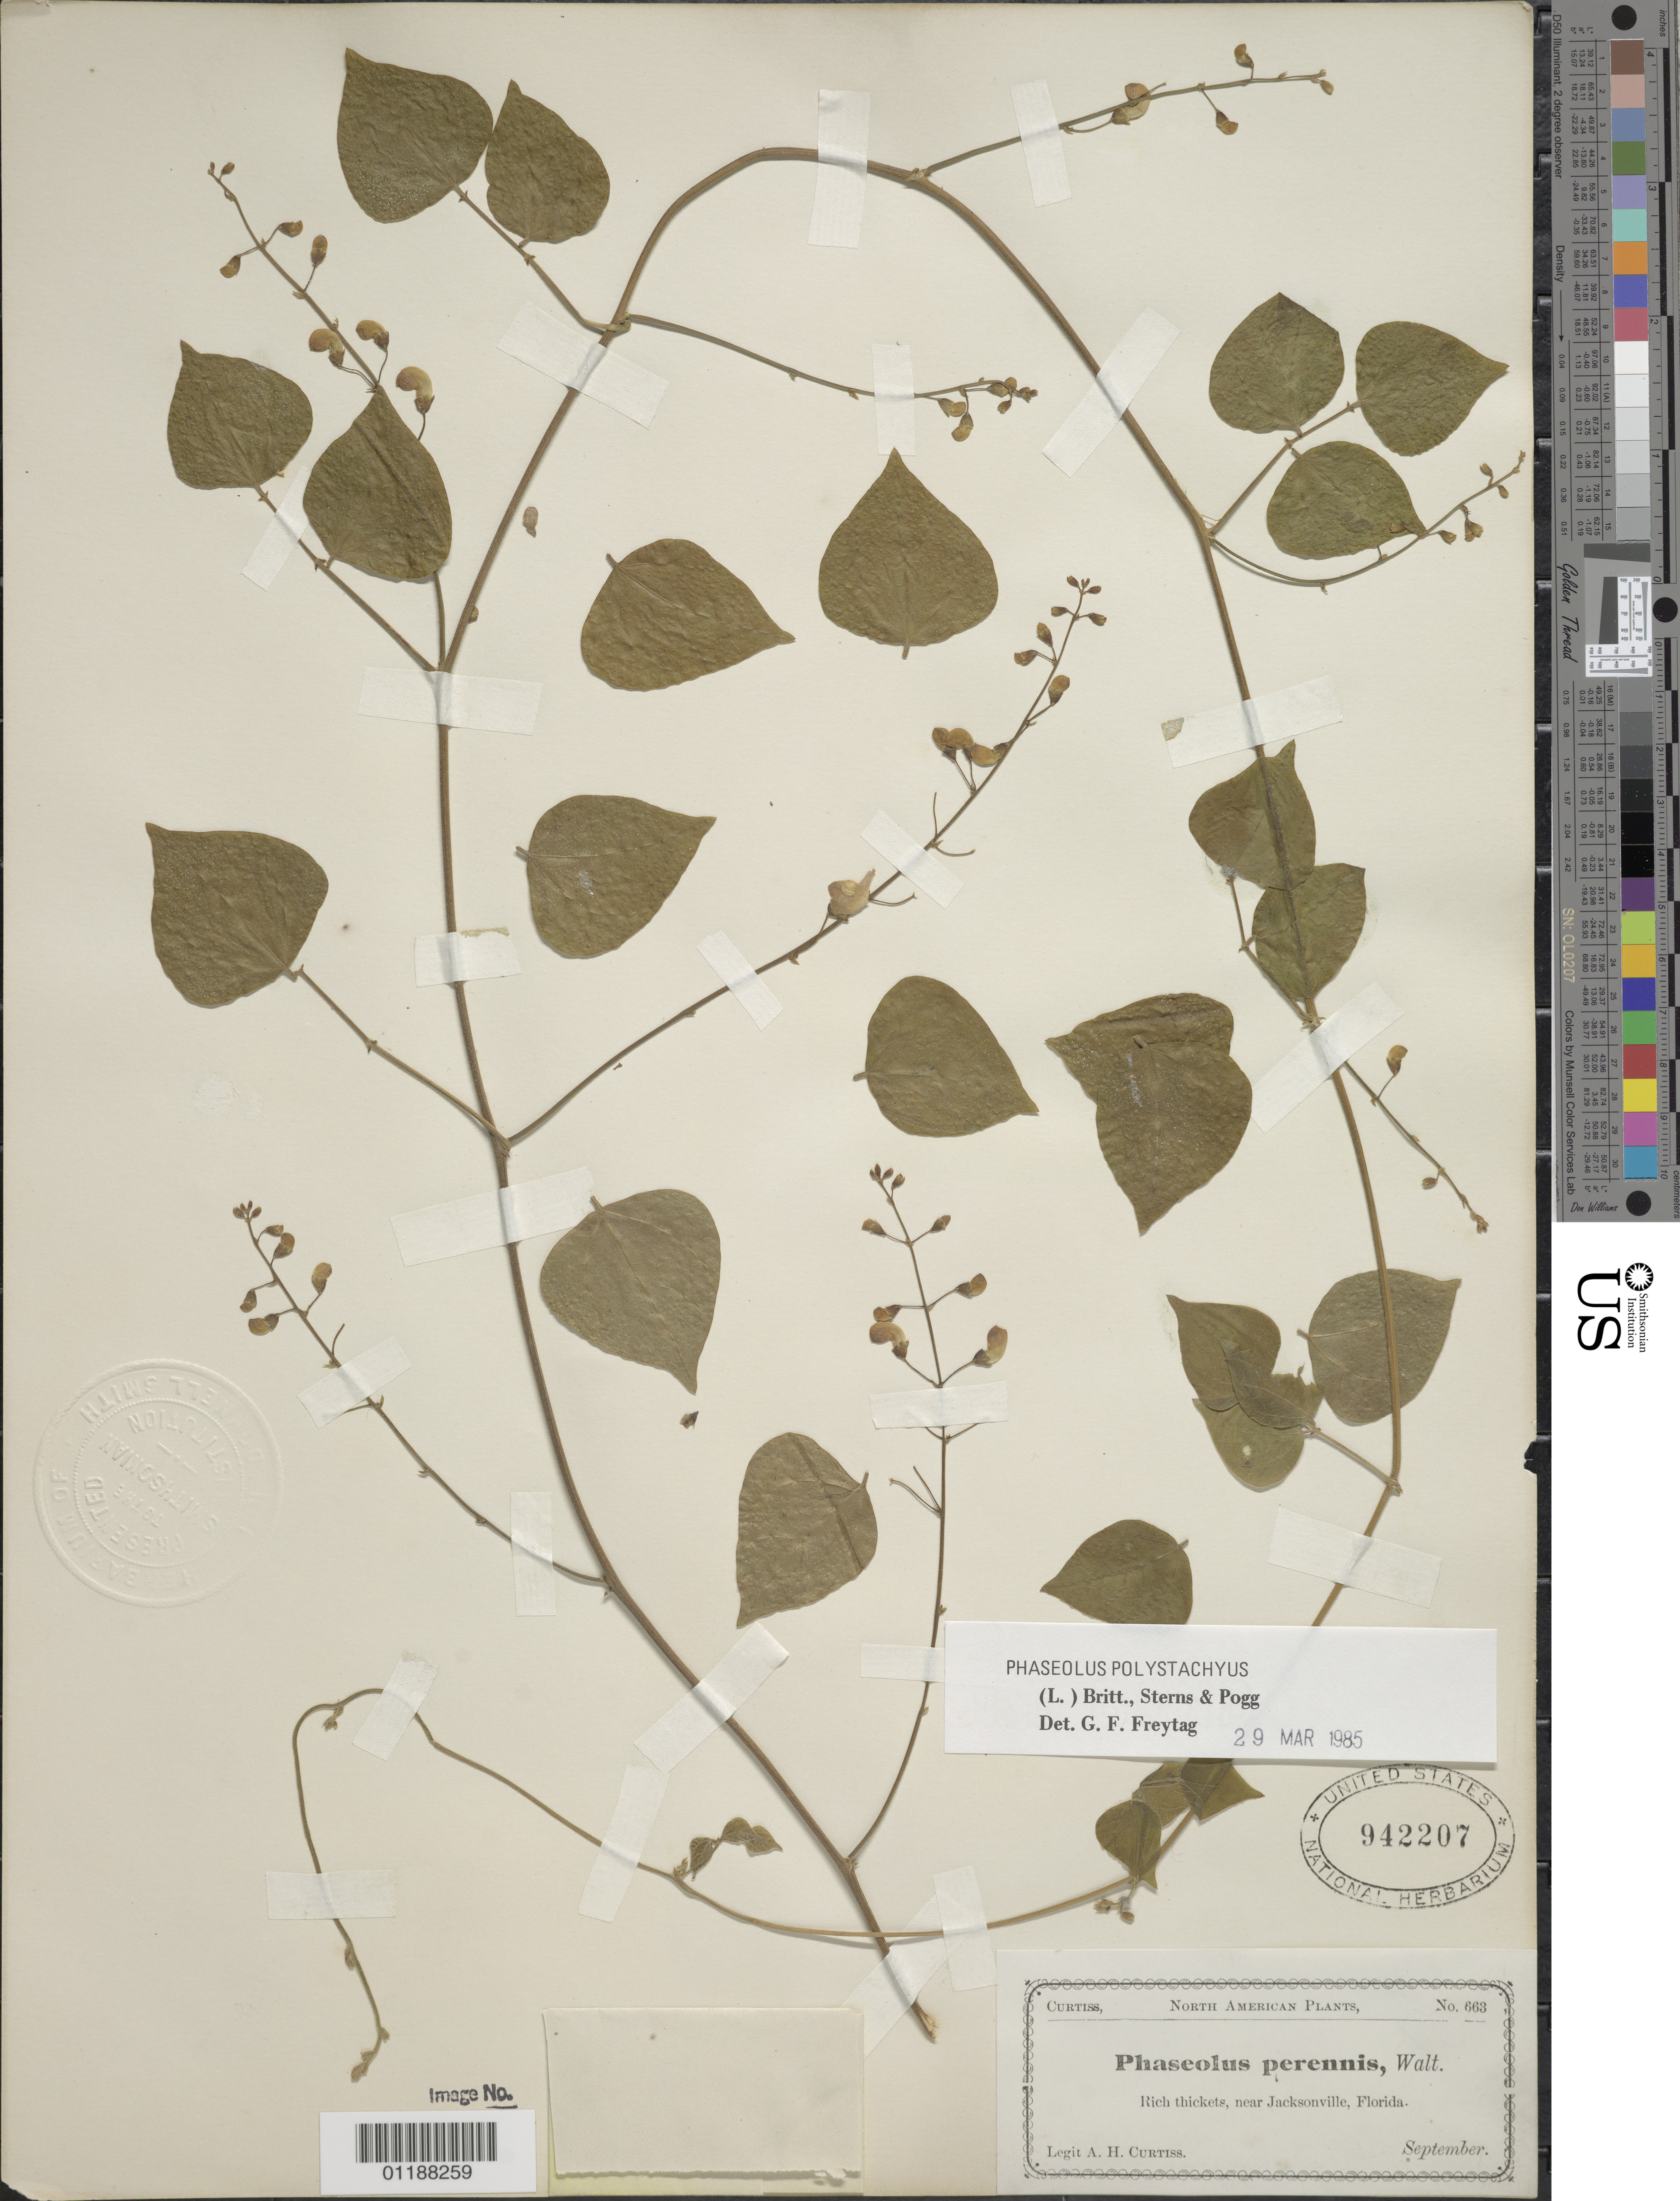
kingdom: Plantae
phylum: Tracheophyta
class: Magnoliopsida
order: Fabales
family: Fabaceae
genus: Phaseolus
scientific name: Phaseolus polystachios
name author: (L.) Britton, Stearns & Poggenb.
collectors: A. H. Curtiss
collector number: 663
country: United States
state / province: Florida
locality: Rich thickets, near Jacksonville.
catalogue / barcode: US 942207